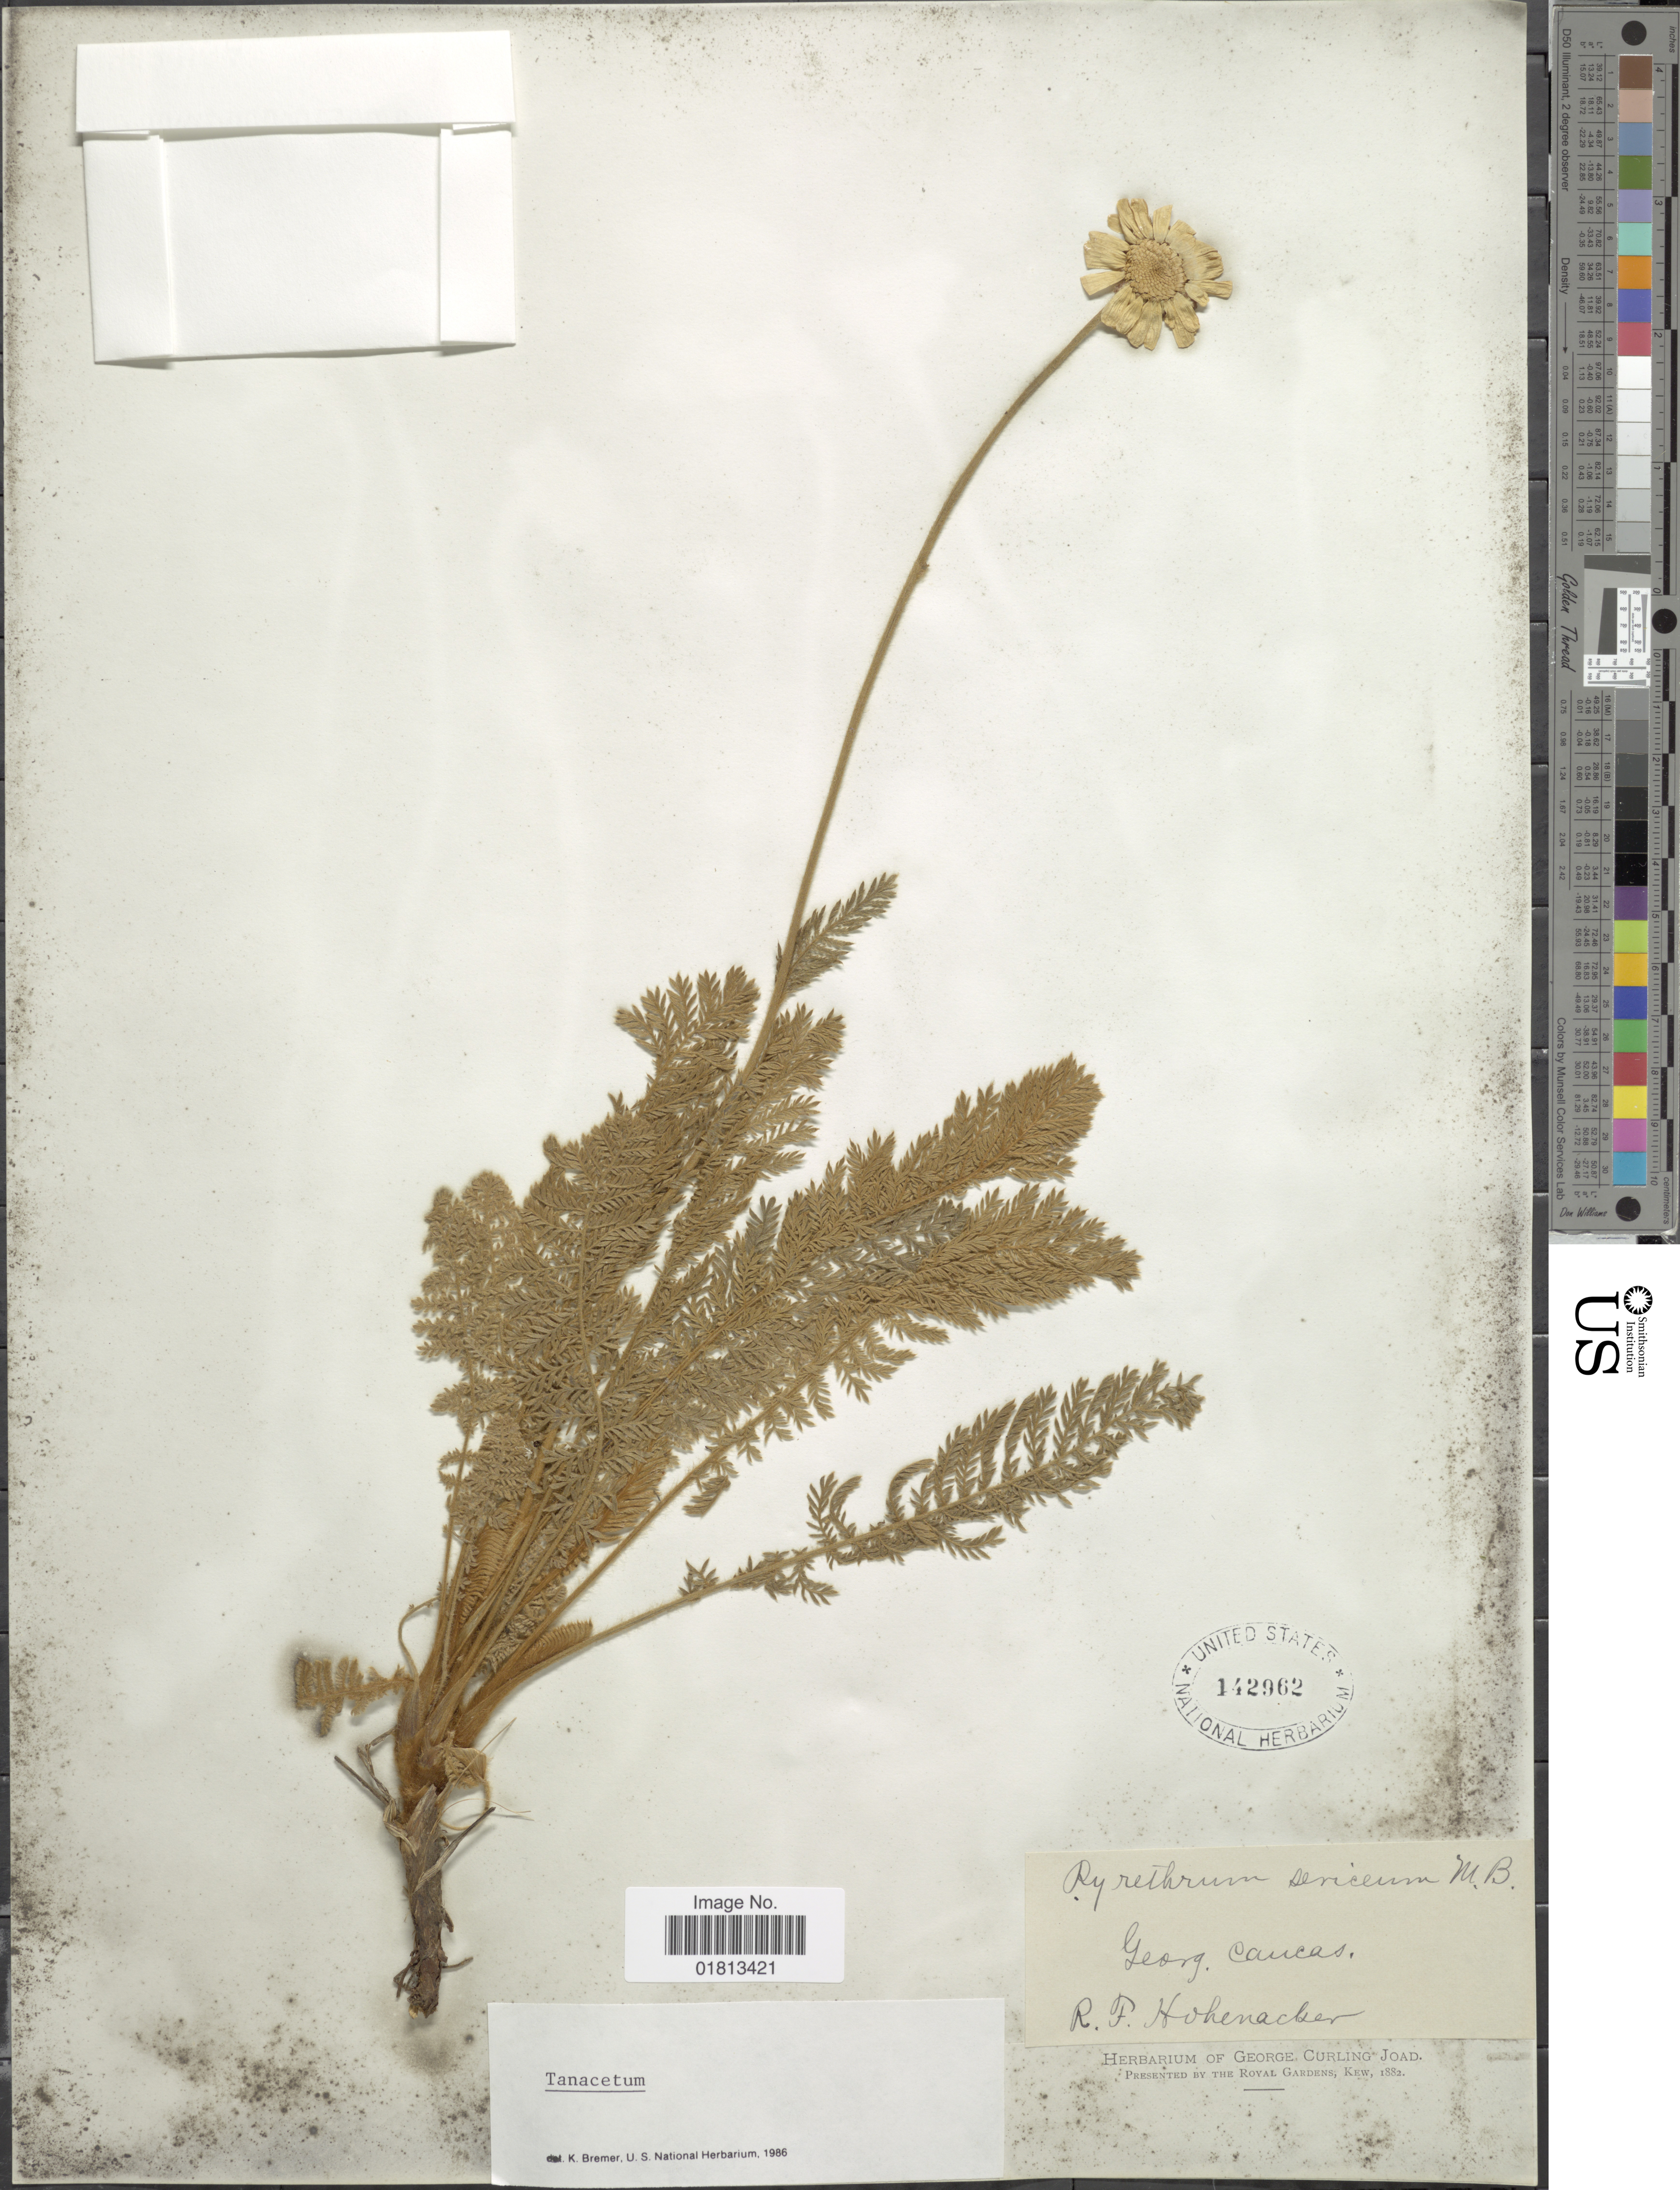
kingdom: Plantae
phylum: Tracheophyta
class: Magnoliopsida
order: Asterales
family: Asteraceae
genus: Tanacetum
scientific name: Tanacetum sericeum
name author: (Adams) Sch. Bip.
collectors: R. F. Hohenacker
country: Georgia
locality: Georg., Caucas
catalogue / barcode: US 142962